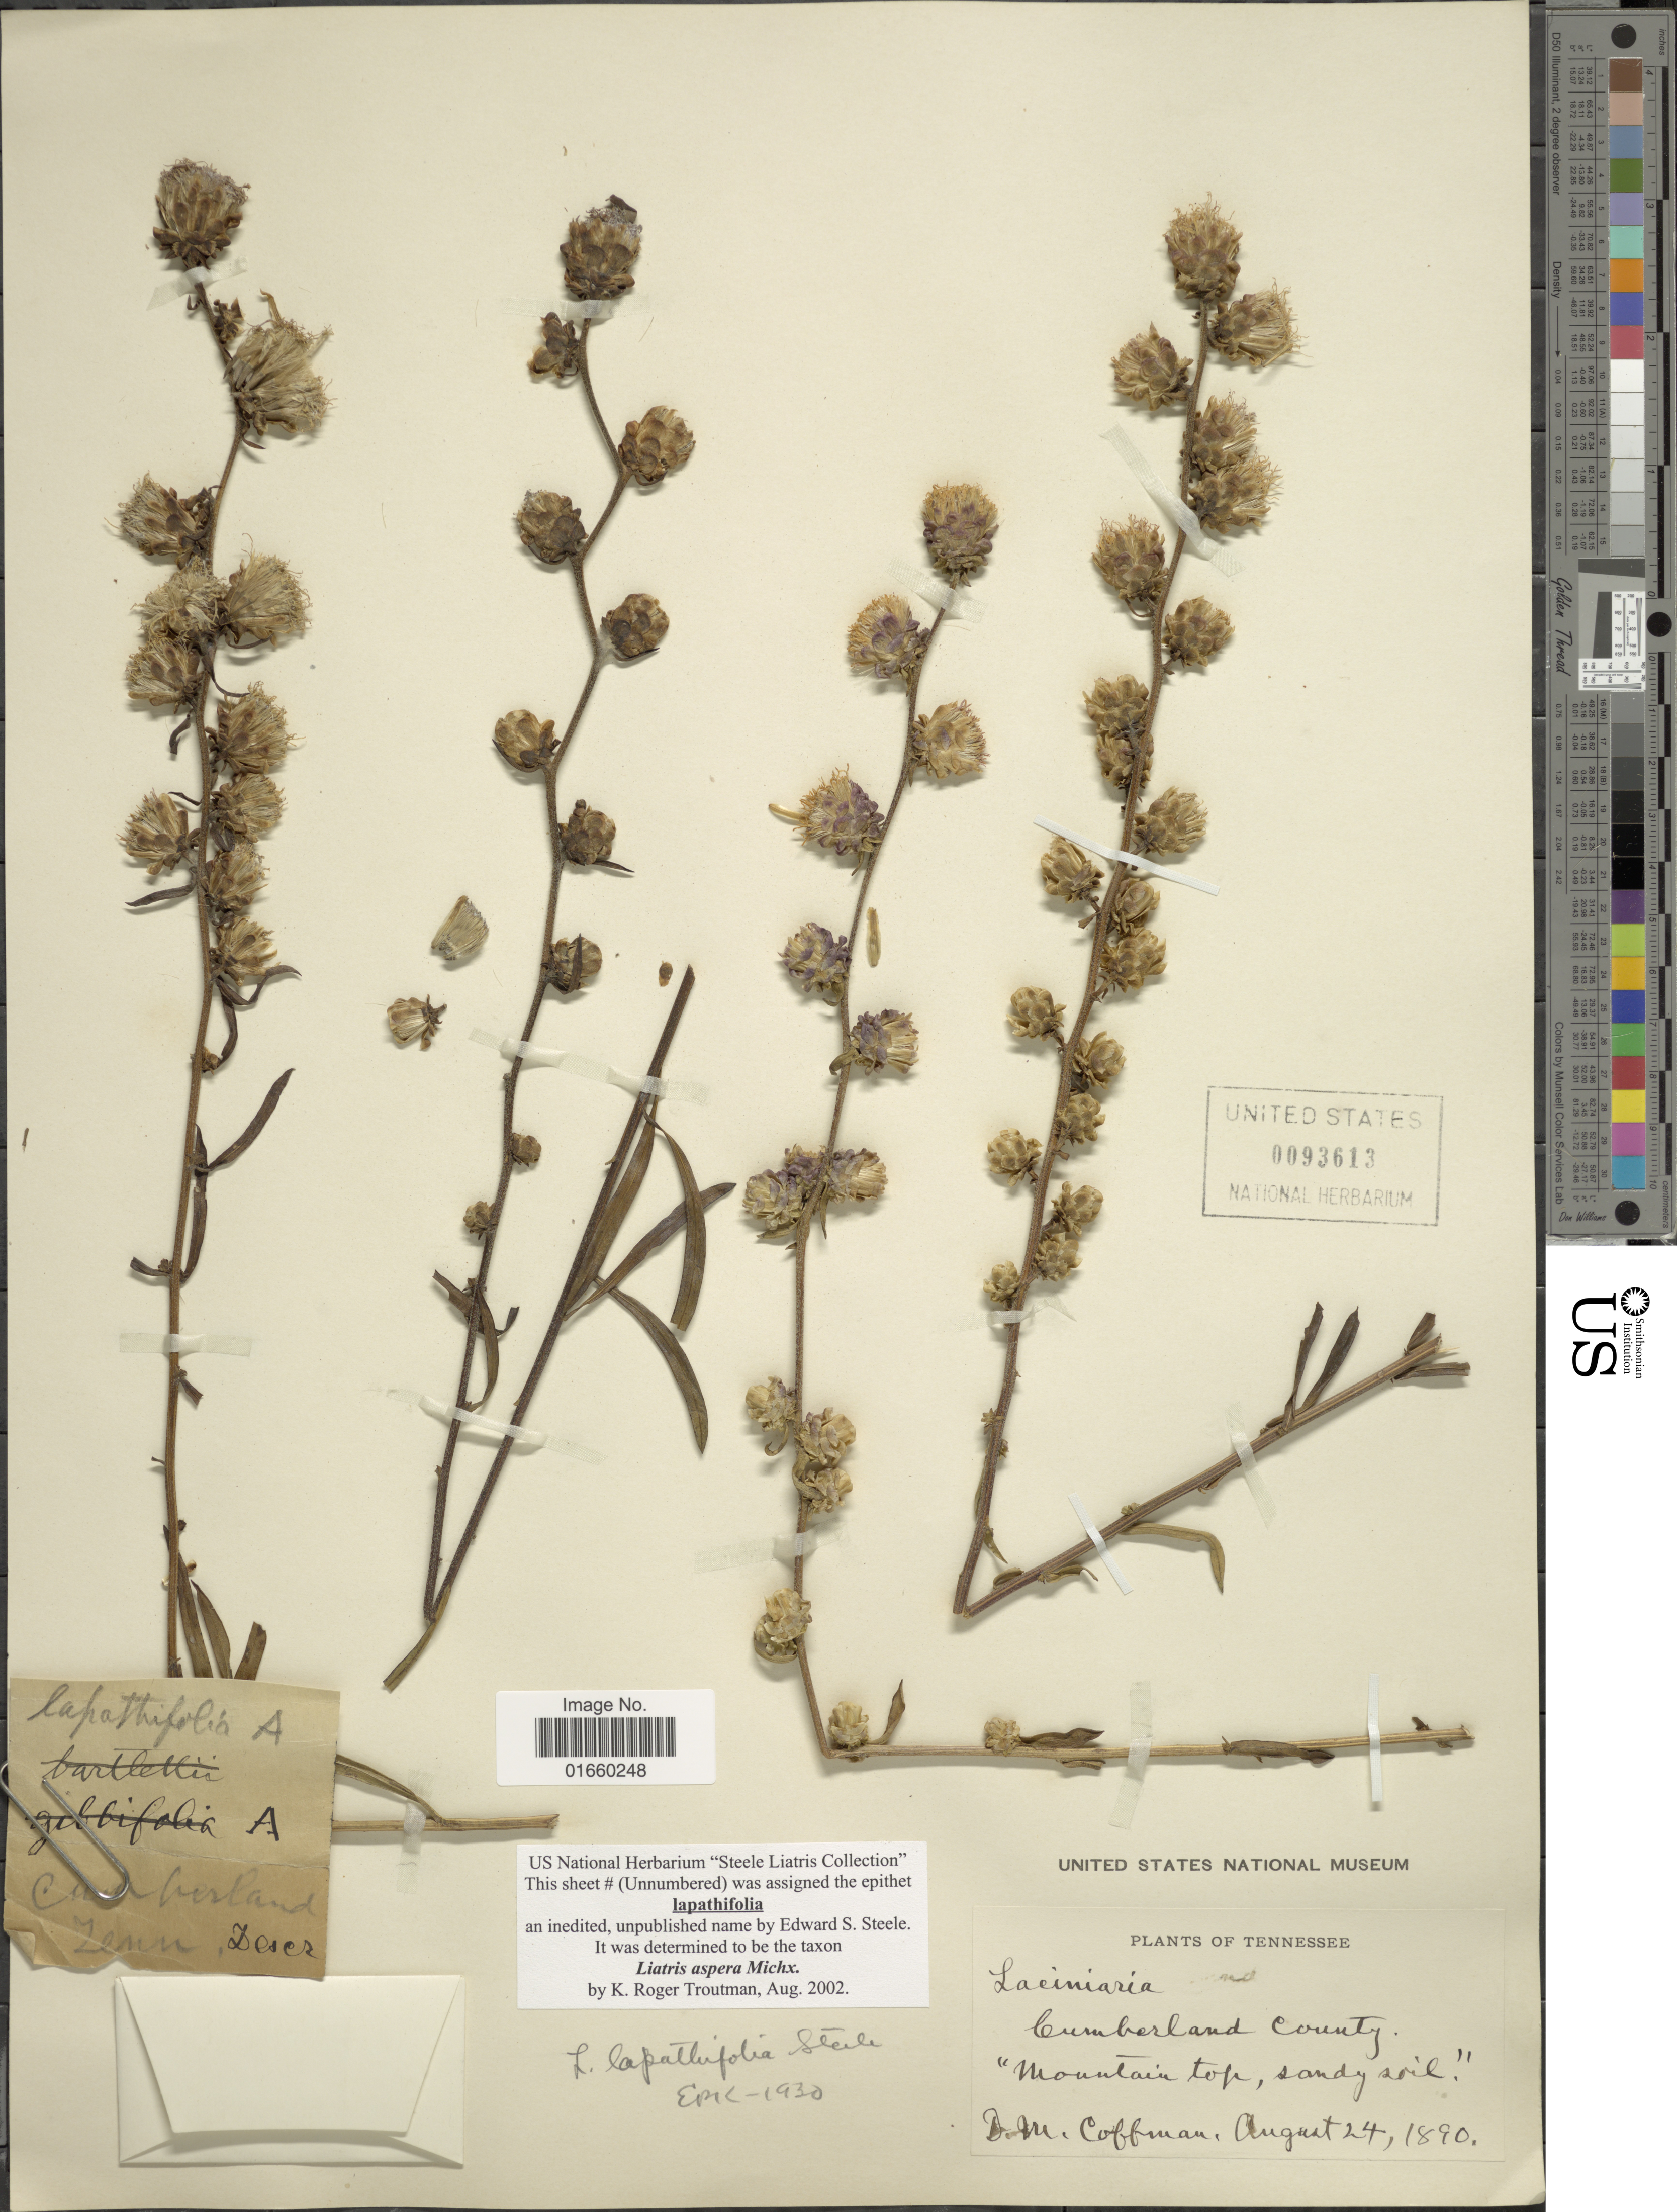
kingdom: Plantae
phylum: Tracheophyta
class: Magnoliopsida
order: Asterales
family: Asteraceae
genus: Liatris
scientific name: Liatris aspera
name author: Michx.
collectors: D. M. Coffman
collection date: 1890-08-24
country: United States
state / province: Tennessee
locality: Cumberland Countym "Mountain top, sandy soil"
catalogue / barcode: US 93613